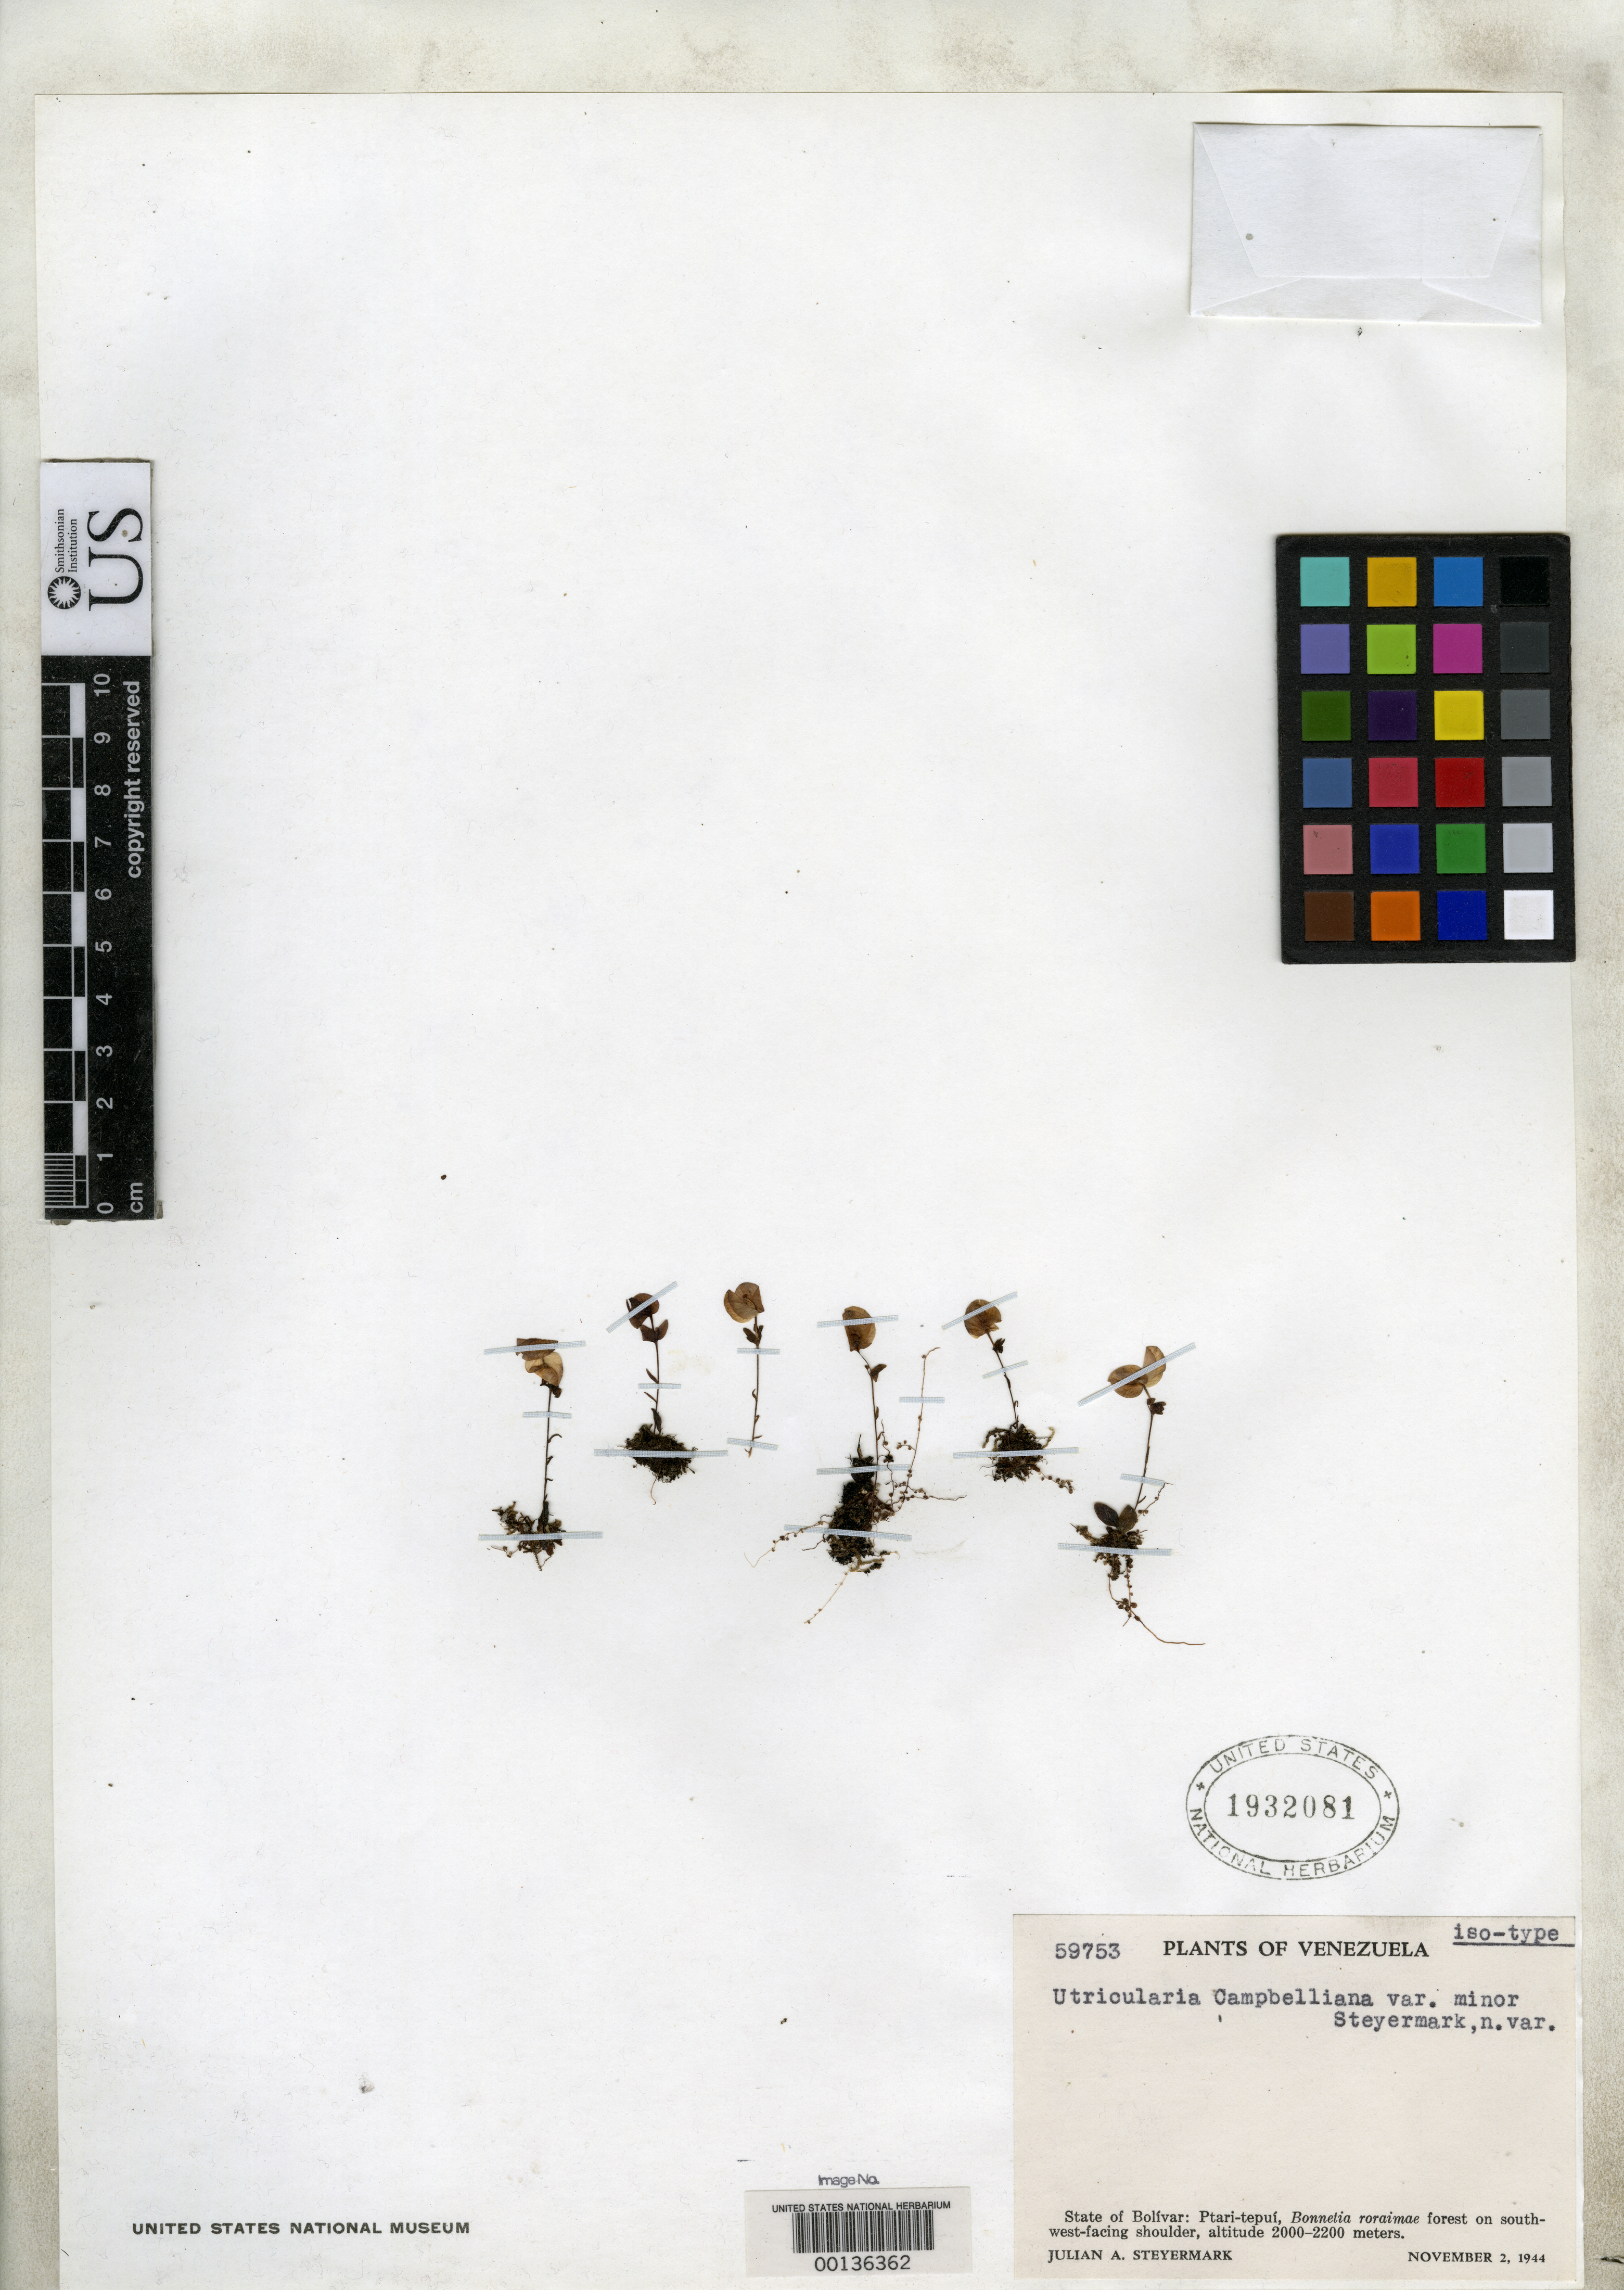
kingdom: Plantae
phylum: Tracheophyta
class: Magnoliopsida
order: Lamiales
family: Lentibulariaceae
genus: Utricularia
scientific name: Utricularia campbelliana var. minor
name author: Steyerm.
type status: Isotype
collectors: J. Steyermark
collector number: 59753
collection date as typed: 02 Nov 1944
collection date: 1944-11-02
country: Venezuela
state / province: Bolivar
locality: Ptari-Tepui.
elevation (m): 2000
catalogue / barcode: US 1932081